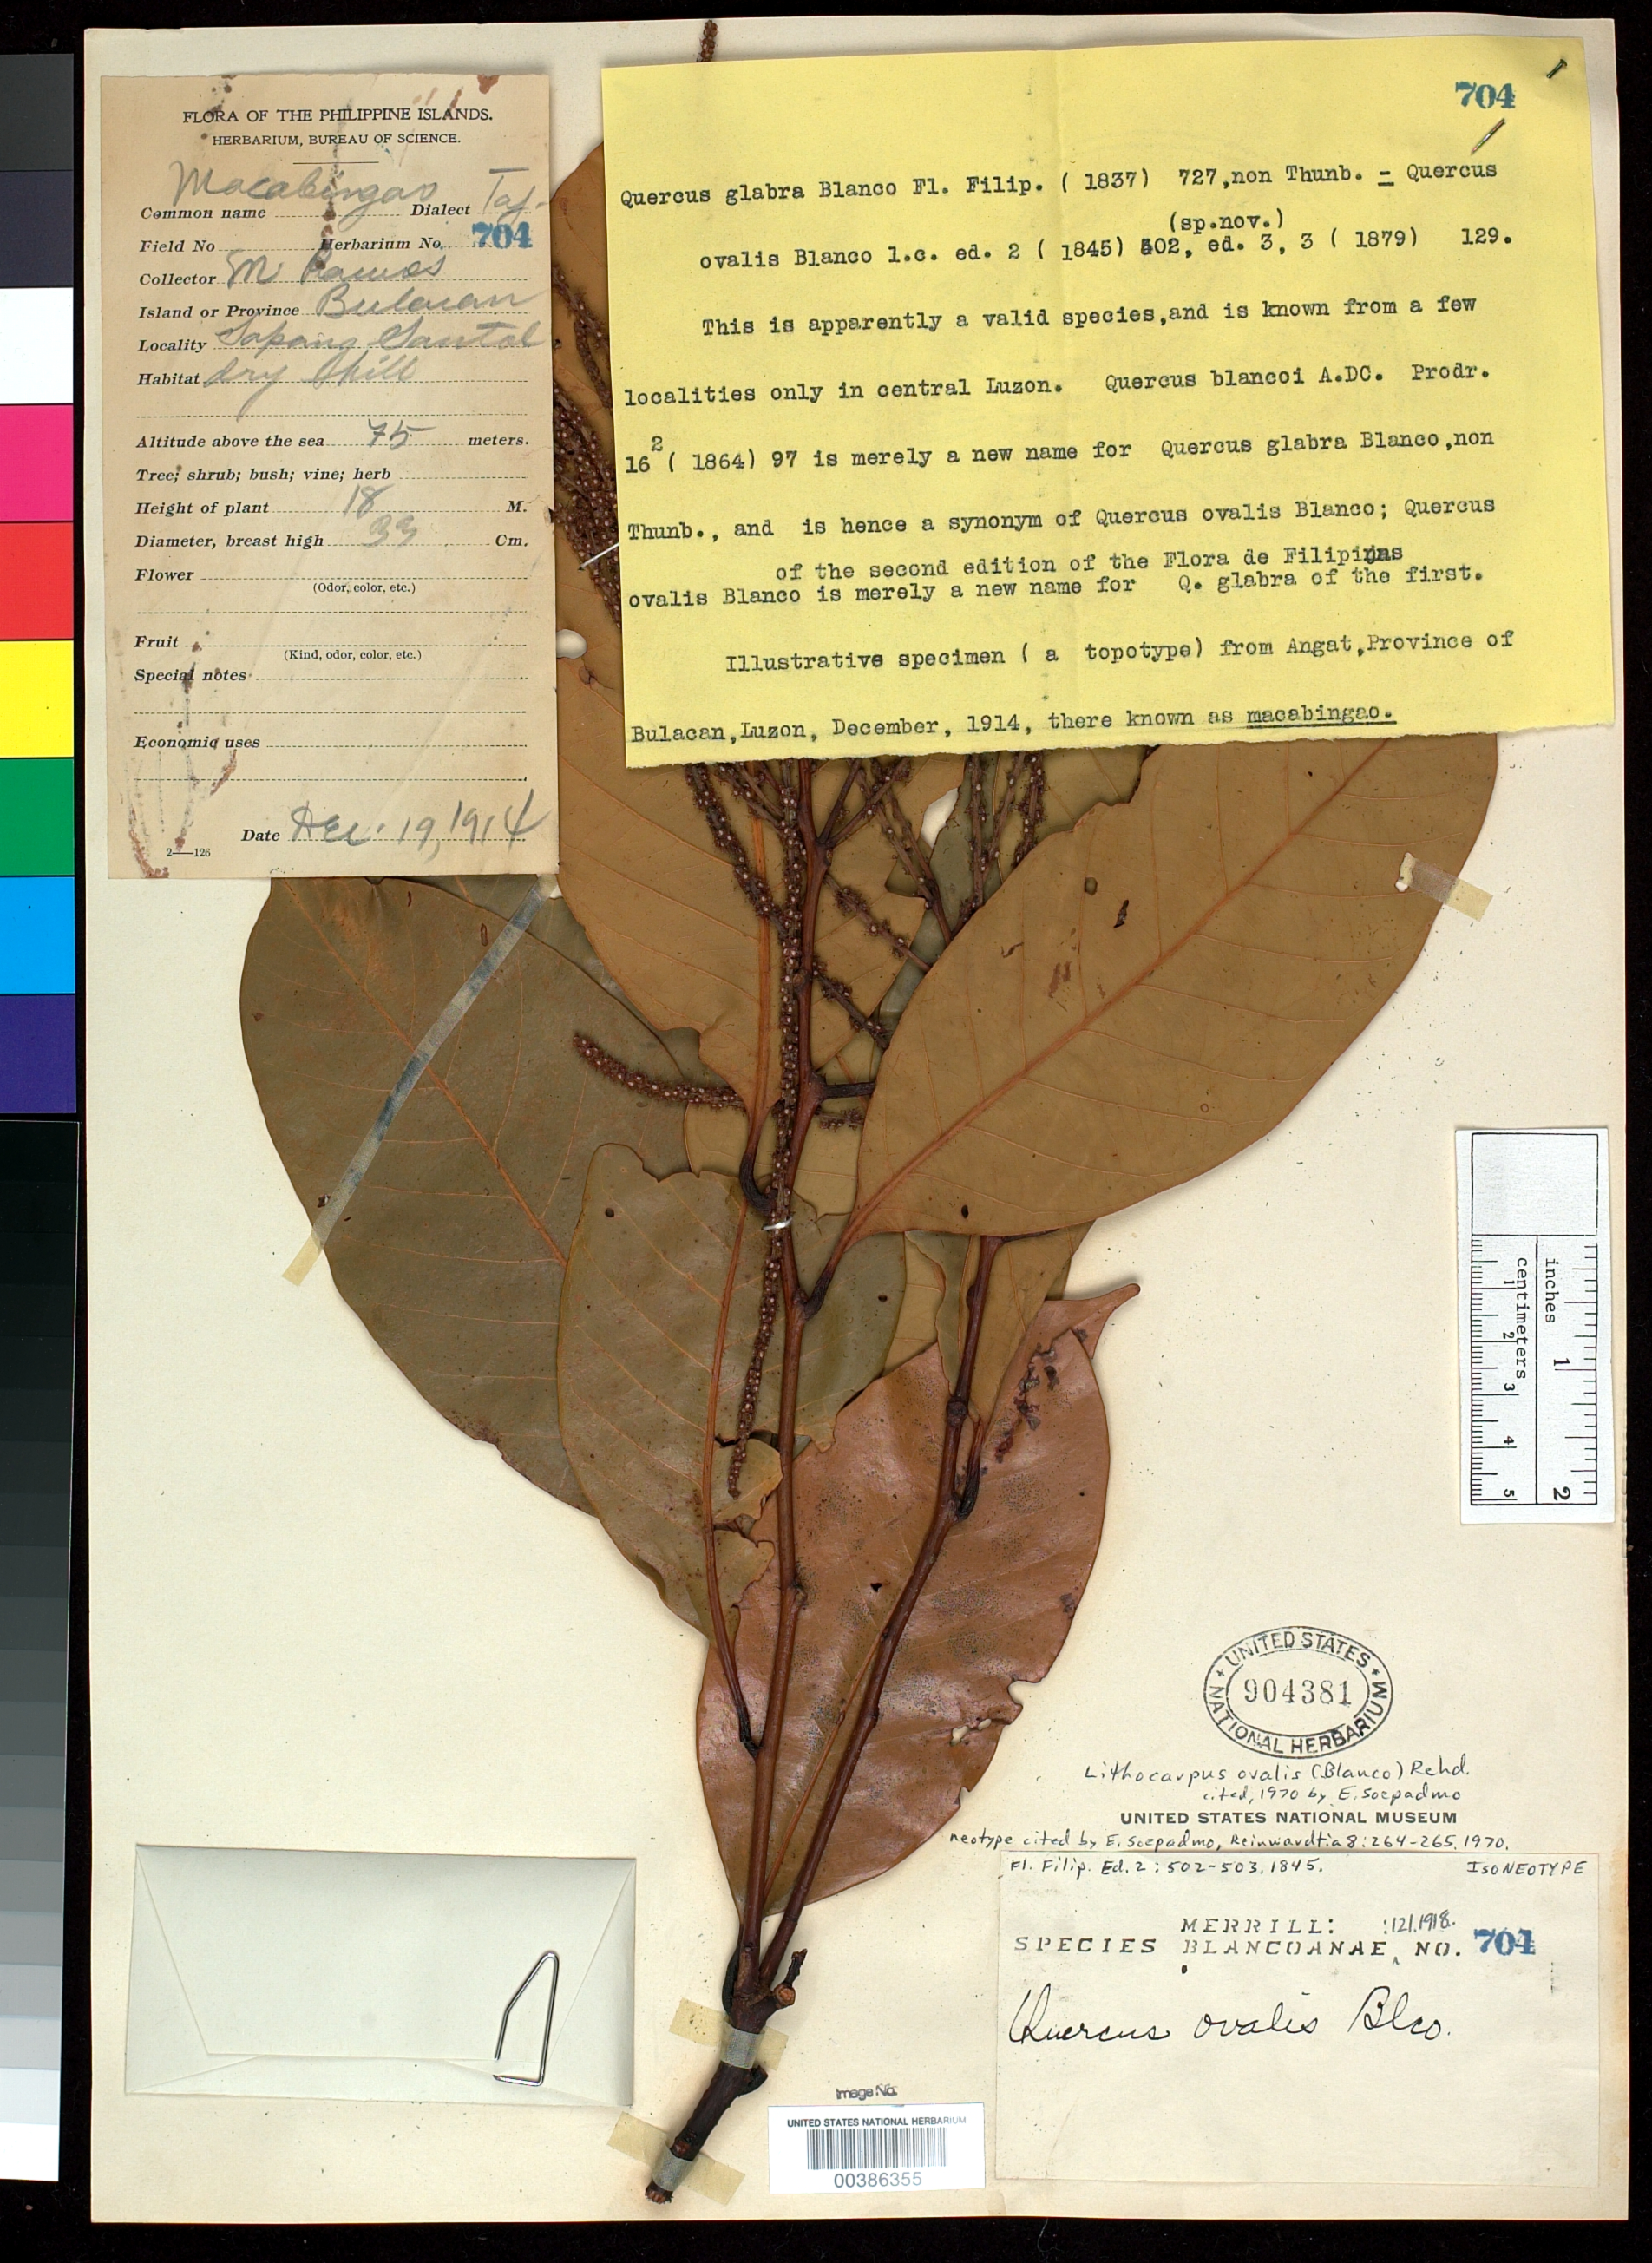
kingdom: Plantae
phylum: Tracheophyta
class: Magnoliopsida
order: Fagales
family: Fagaceae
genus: Quercus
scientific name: Quercus ovalis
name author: Blanco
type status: Isoneotype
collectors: M. Ramos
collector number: Sp. Blancoan. 0704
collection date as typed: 19 Dec 1914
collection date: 1914-12-19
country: Philippines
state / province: Central Luzon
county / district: Bulacan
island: Luzon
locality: Sapang Santal.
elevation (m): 75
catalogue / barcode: US 904381